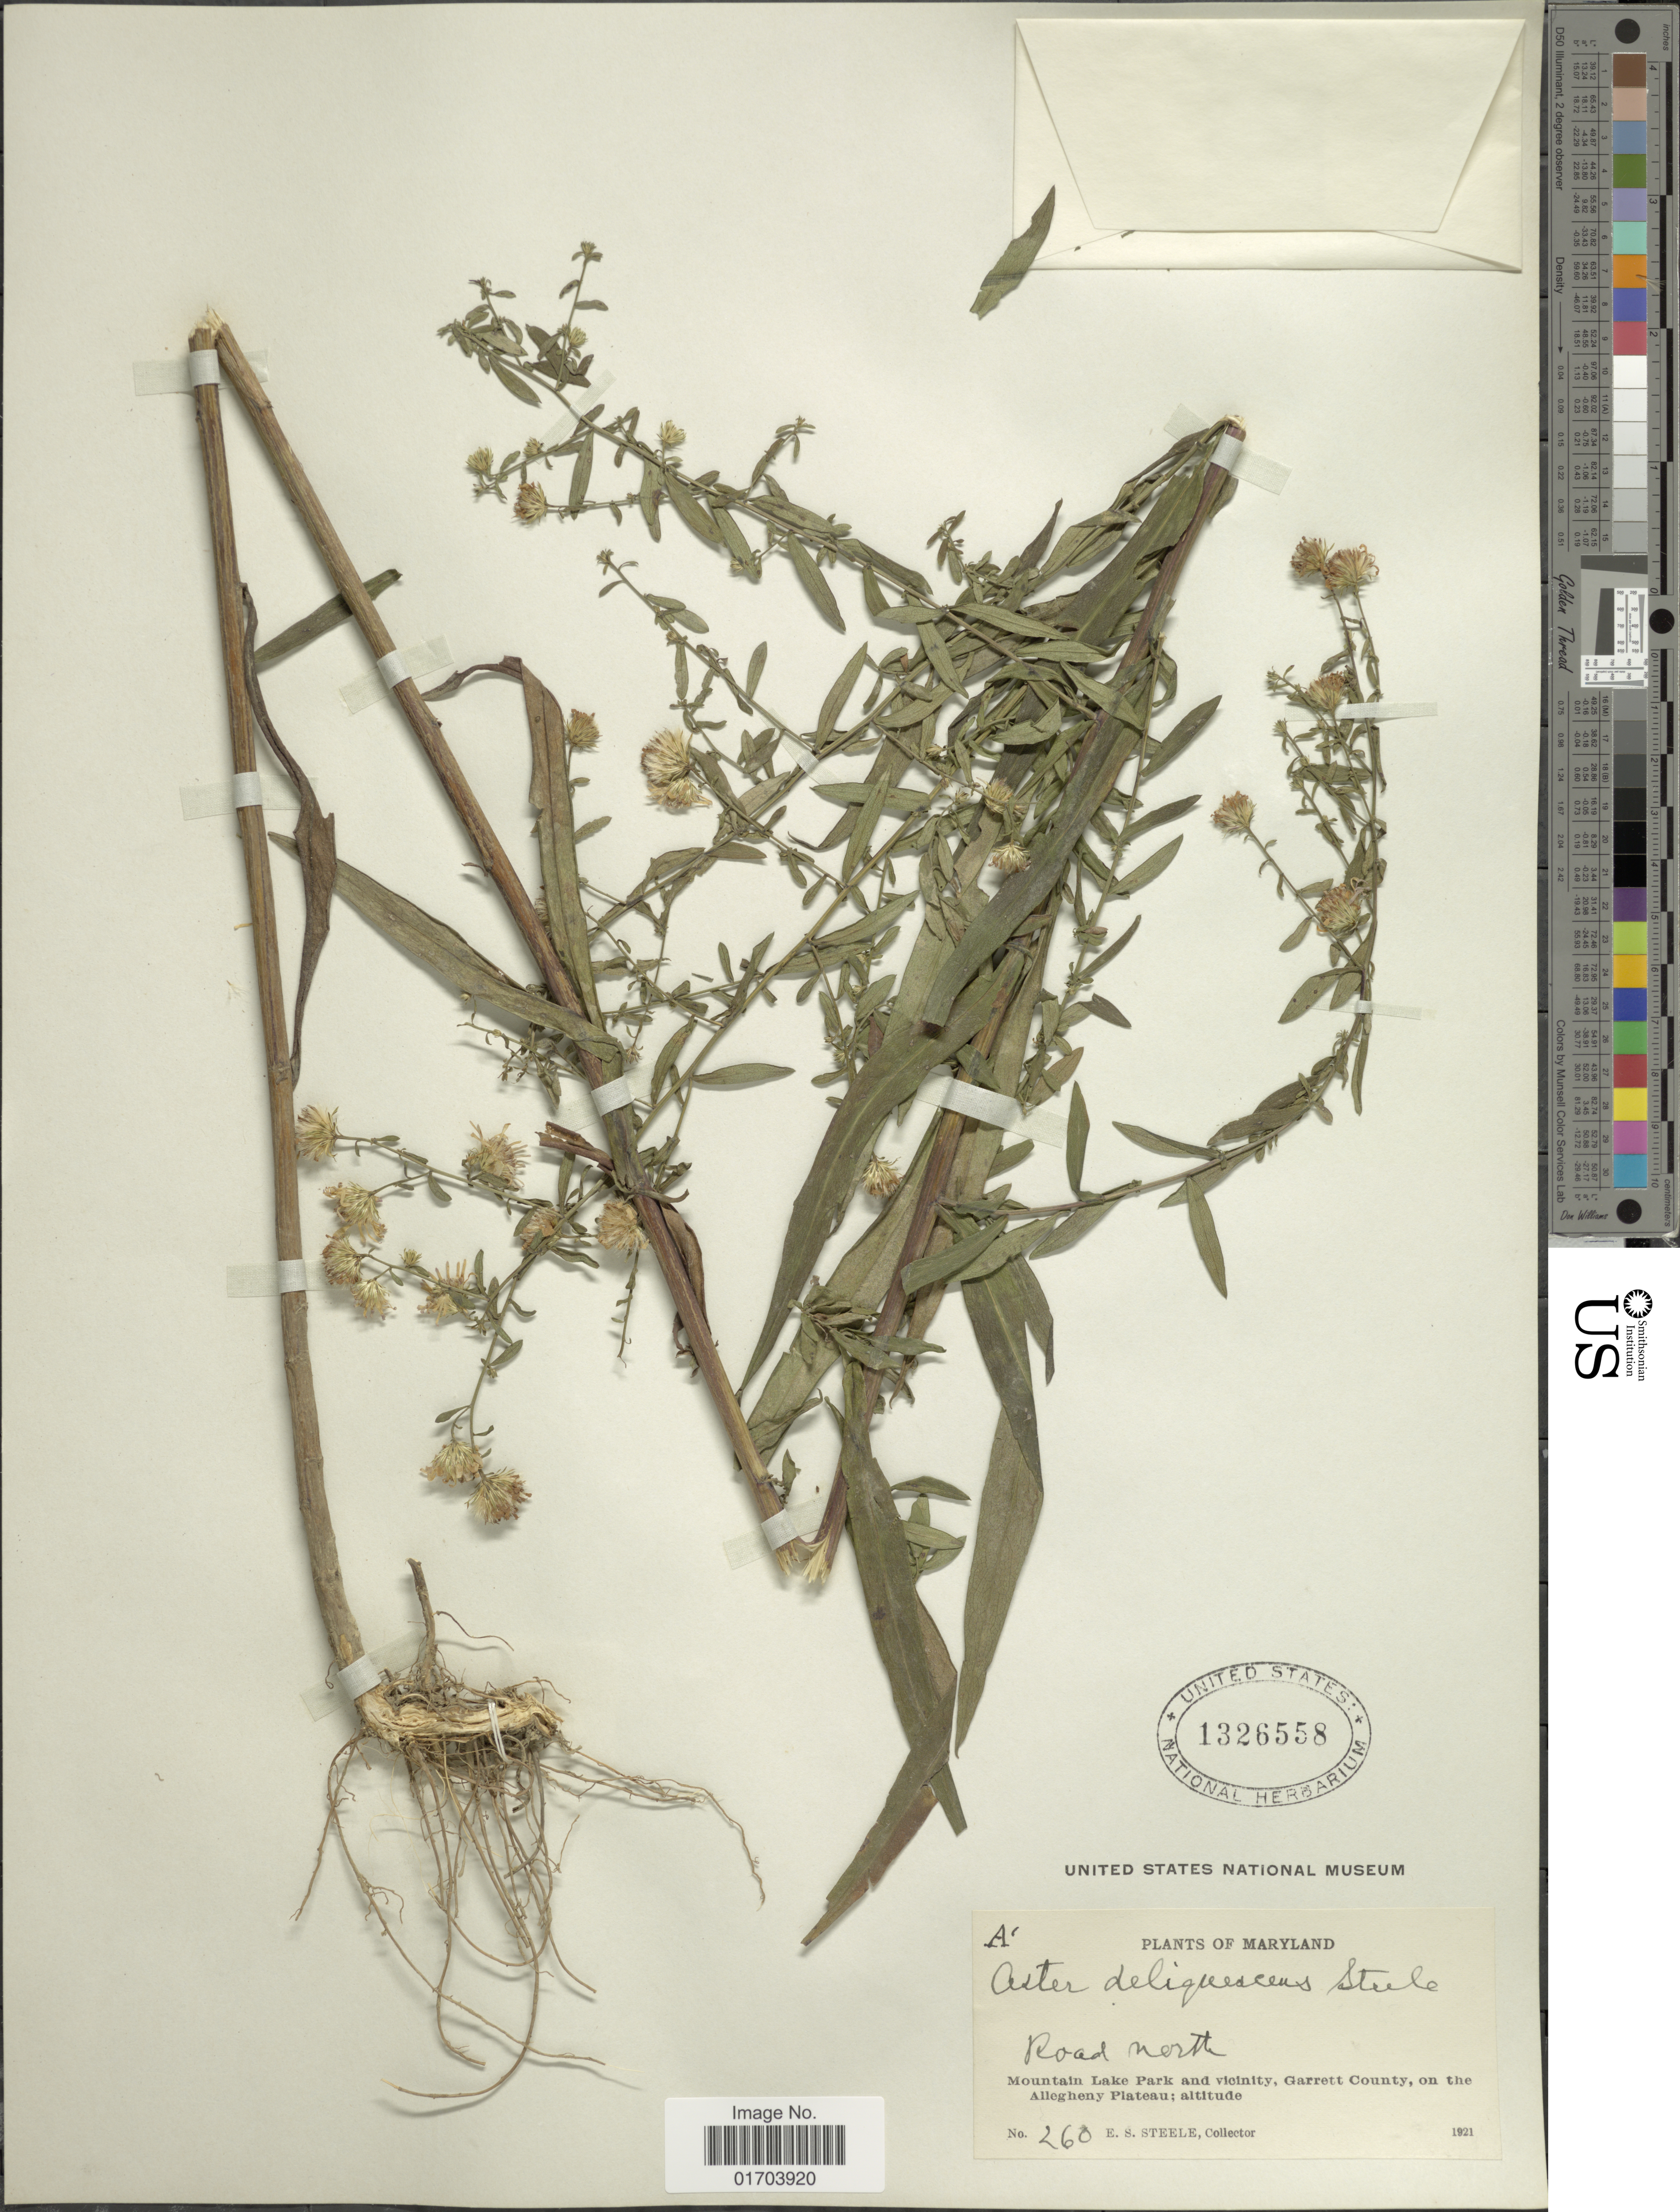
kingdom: Plantae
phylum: Tracheophyta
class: Magnoliopsida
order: Asterales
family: Asteraceae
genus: Aster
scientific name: Aster deliquescens E.S. Steele sp. nov. ined.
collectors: E. Steele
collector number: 260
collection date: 1921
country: United States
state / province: Maryland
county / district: Garrett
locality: Road north, Mountain Lake Park and vicinity, Garrett County, on the Allegheny Plateau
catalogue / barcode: US 1326558